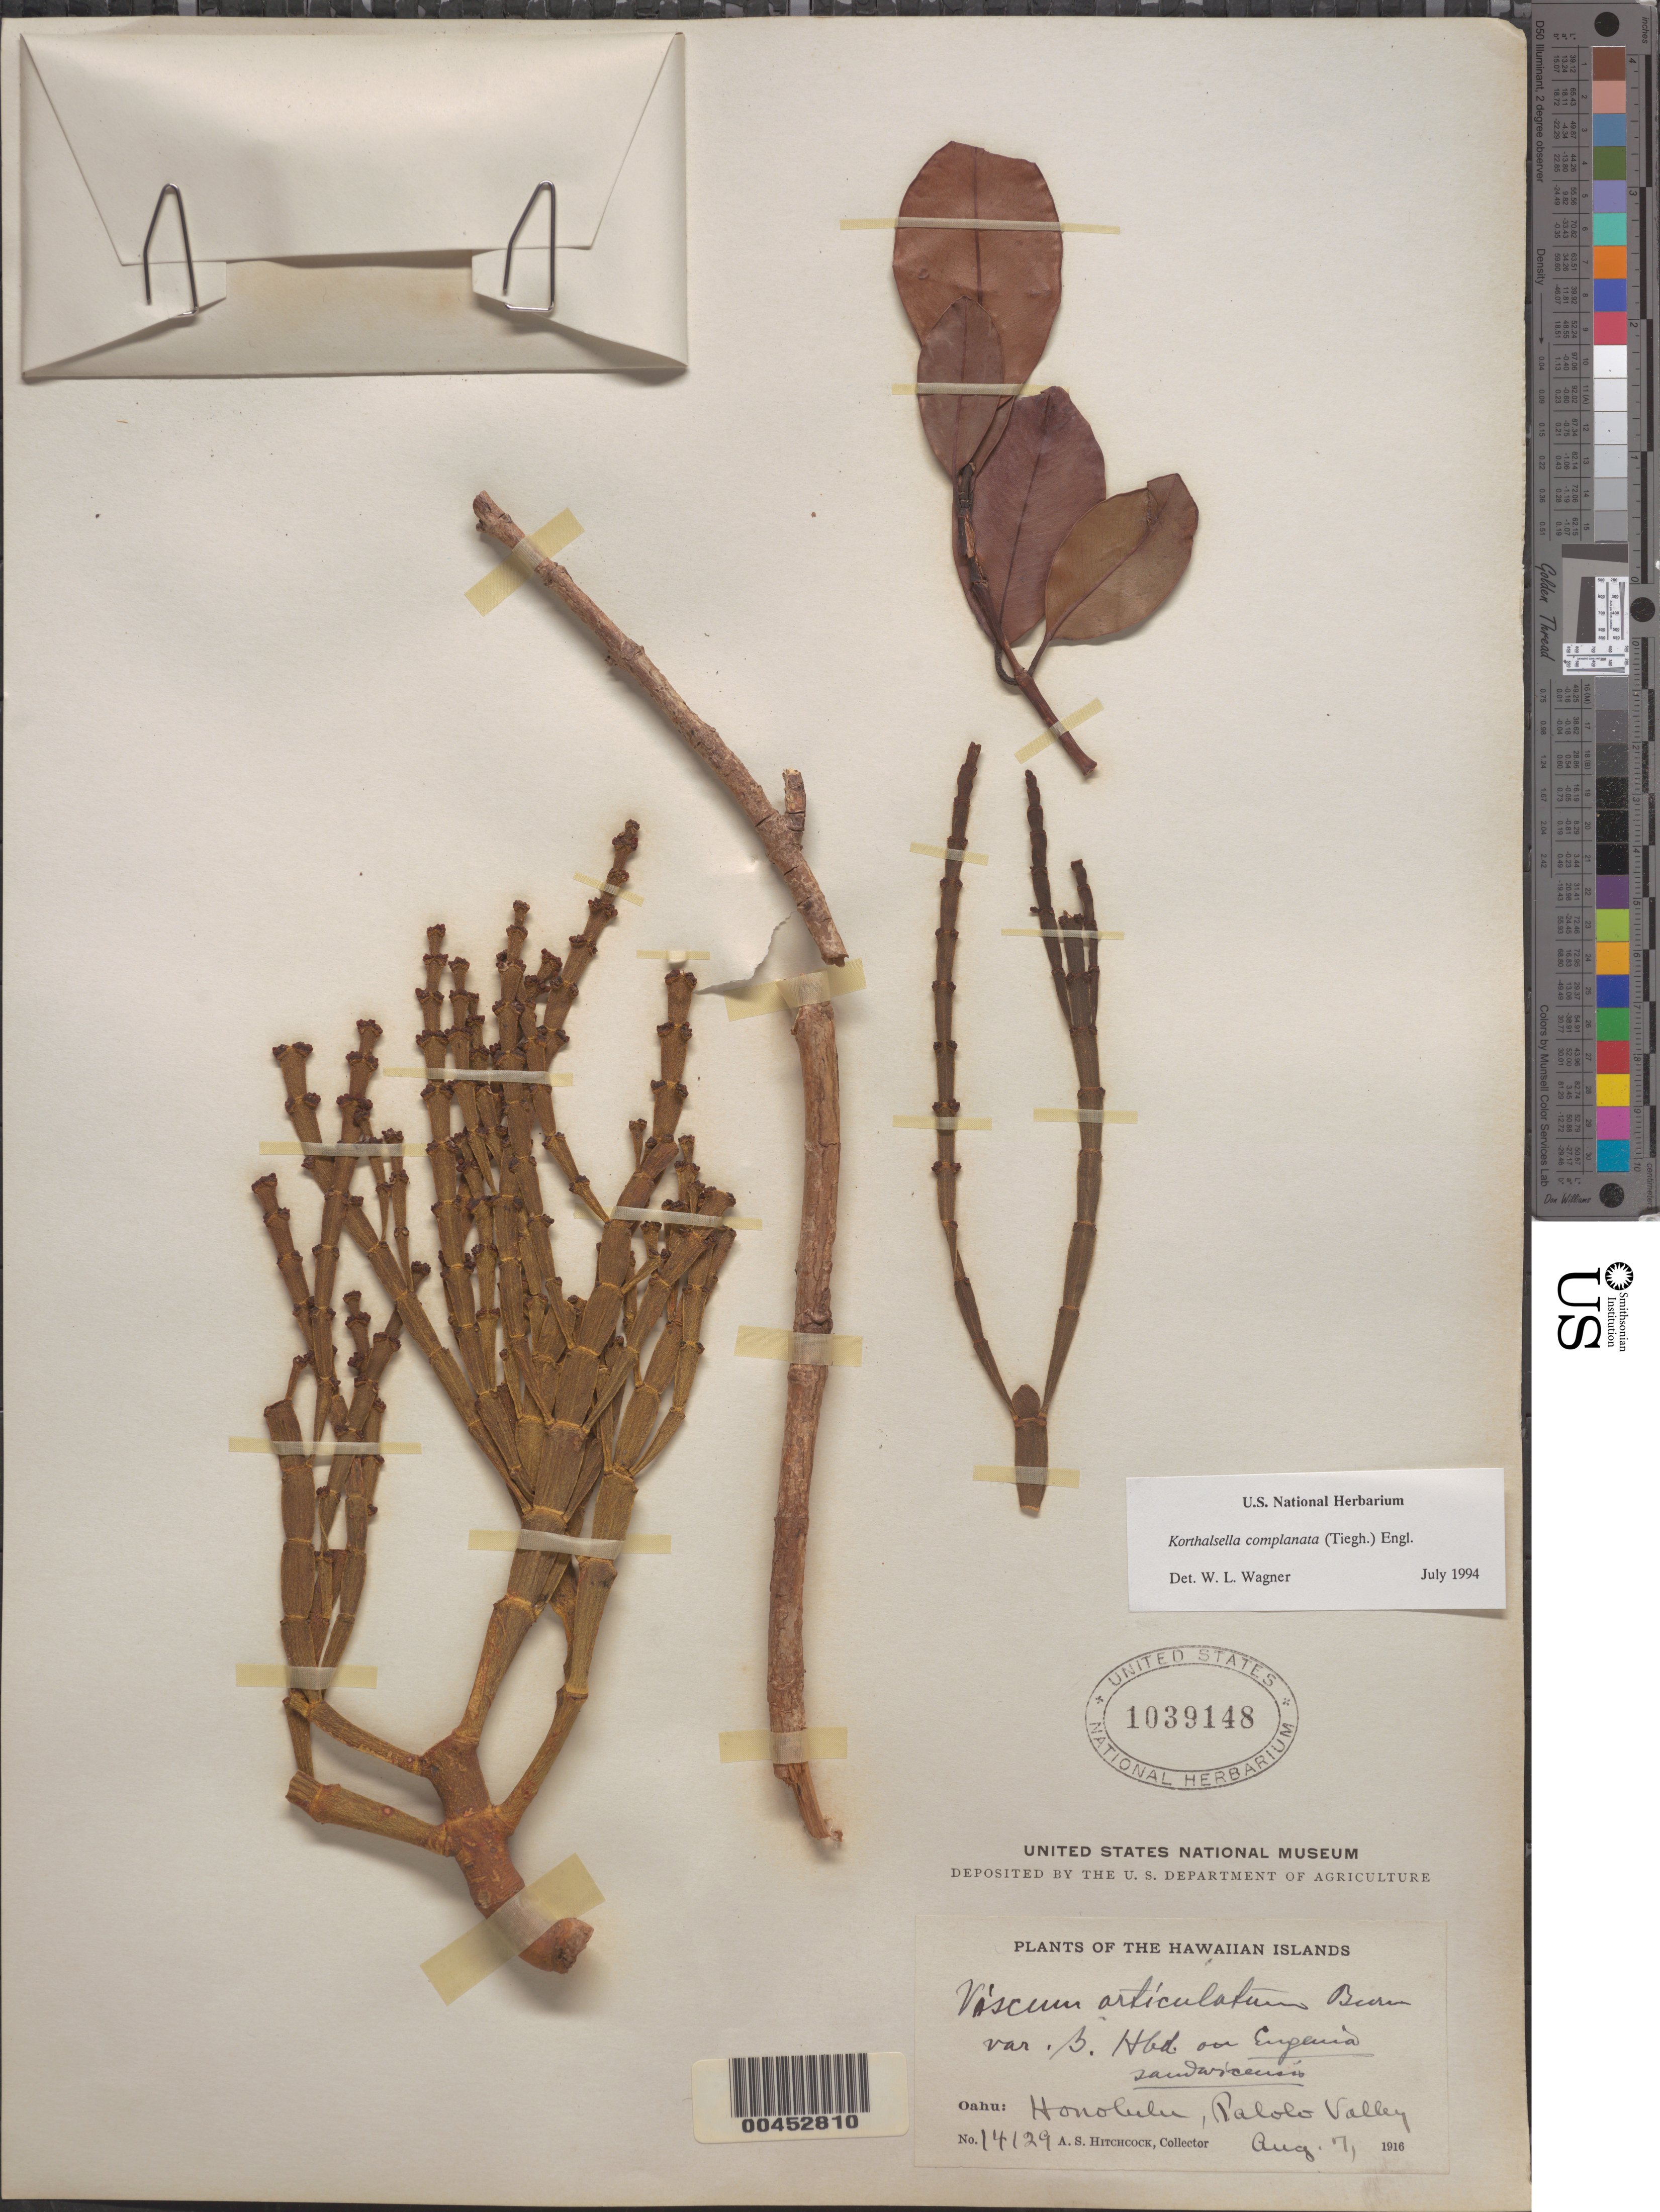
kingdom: Plantae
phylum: Tracheophyta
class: Magnoliopsida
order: Santalales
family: Viscaceae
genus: Korthalsella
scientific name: Korthalsella complanata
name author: (Tiegh.) Engl.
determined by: Wagner, W. L., (BOT), Smithsonian Institution - National Museum of Natural History (UNITED STATES)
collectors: A. S. Hitchcock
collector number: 14129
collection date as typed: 7 Aug 1916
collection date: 1916-08-07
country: United States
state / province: Hawaii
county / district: Honolulu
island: Oahu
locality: Honolulu, Palolo Valley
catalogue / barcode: US 1039148